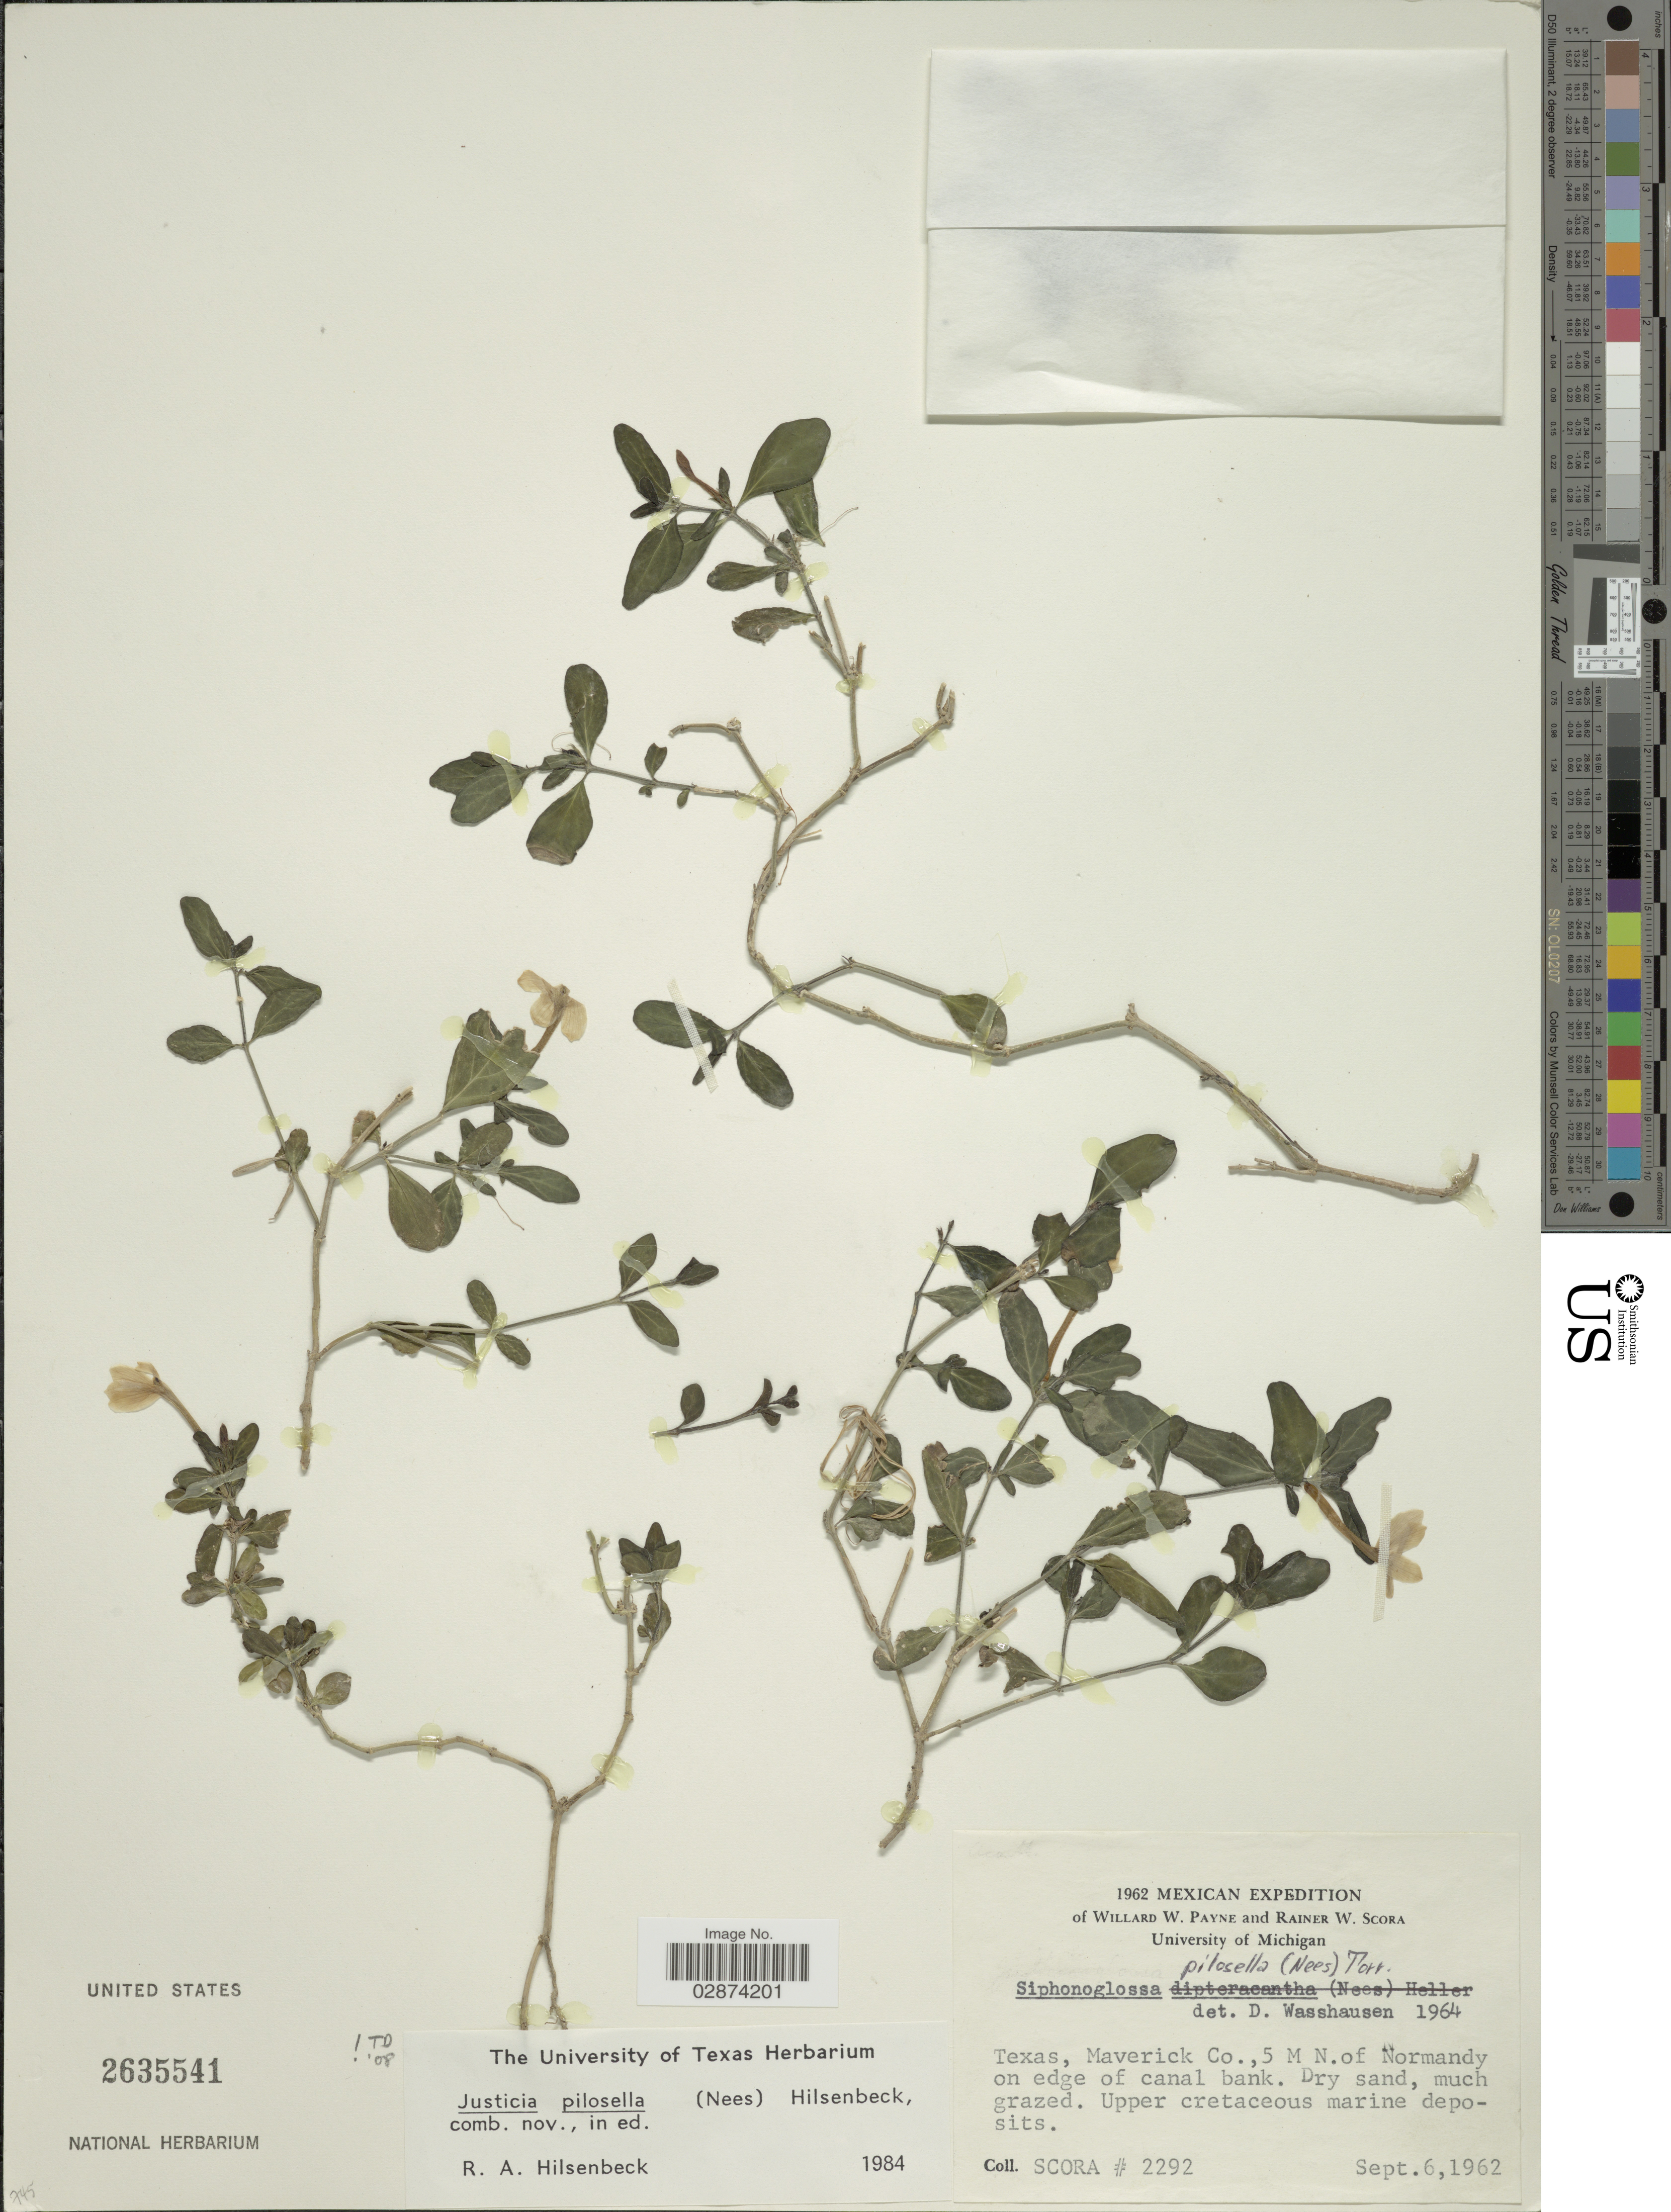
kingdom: Plantae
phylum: Tracheophyta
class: Magnoliopsida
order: Lamiales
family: Acanthaceae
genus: Justicia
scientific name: Justicia pilosella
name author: (Nees) Hilsenb.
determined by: Fisher, Amanda, (LOB), California State University, Long Beach (UNITED STATES)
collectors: R. Scora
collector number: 2292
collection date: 1962-09-06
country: United States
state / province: Texas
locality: Maverick Co., 5 M N. of Normandy on edge of canal bank.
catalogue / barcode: US 2635541